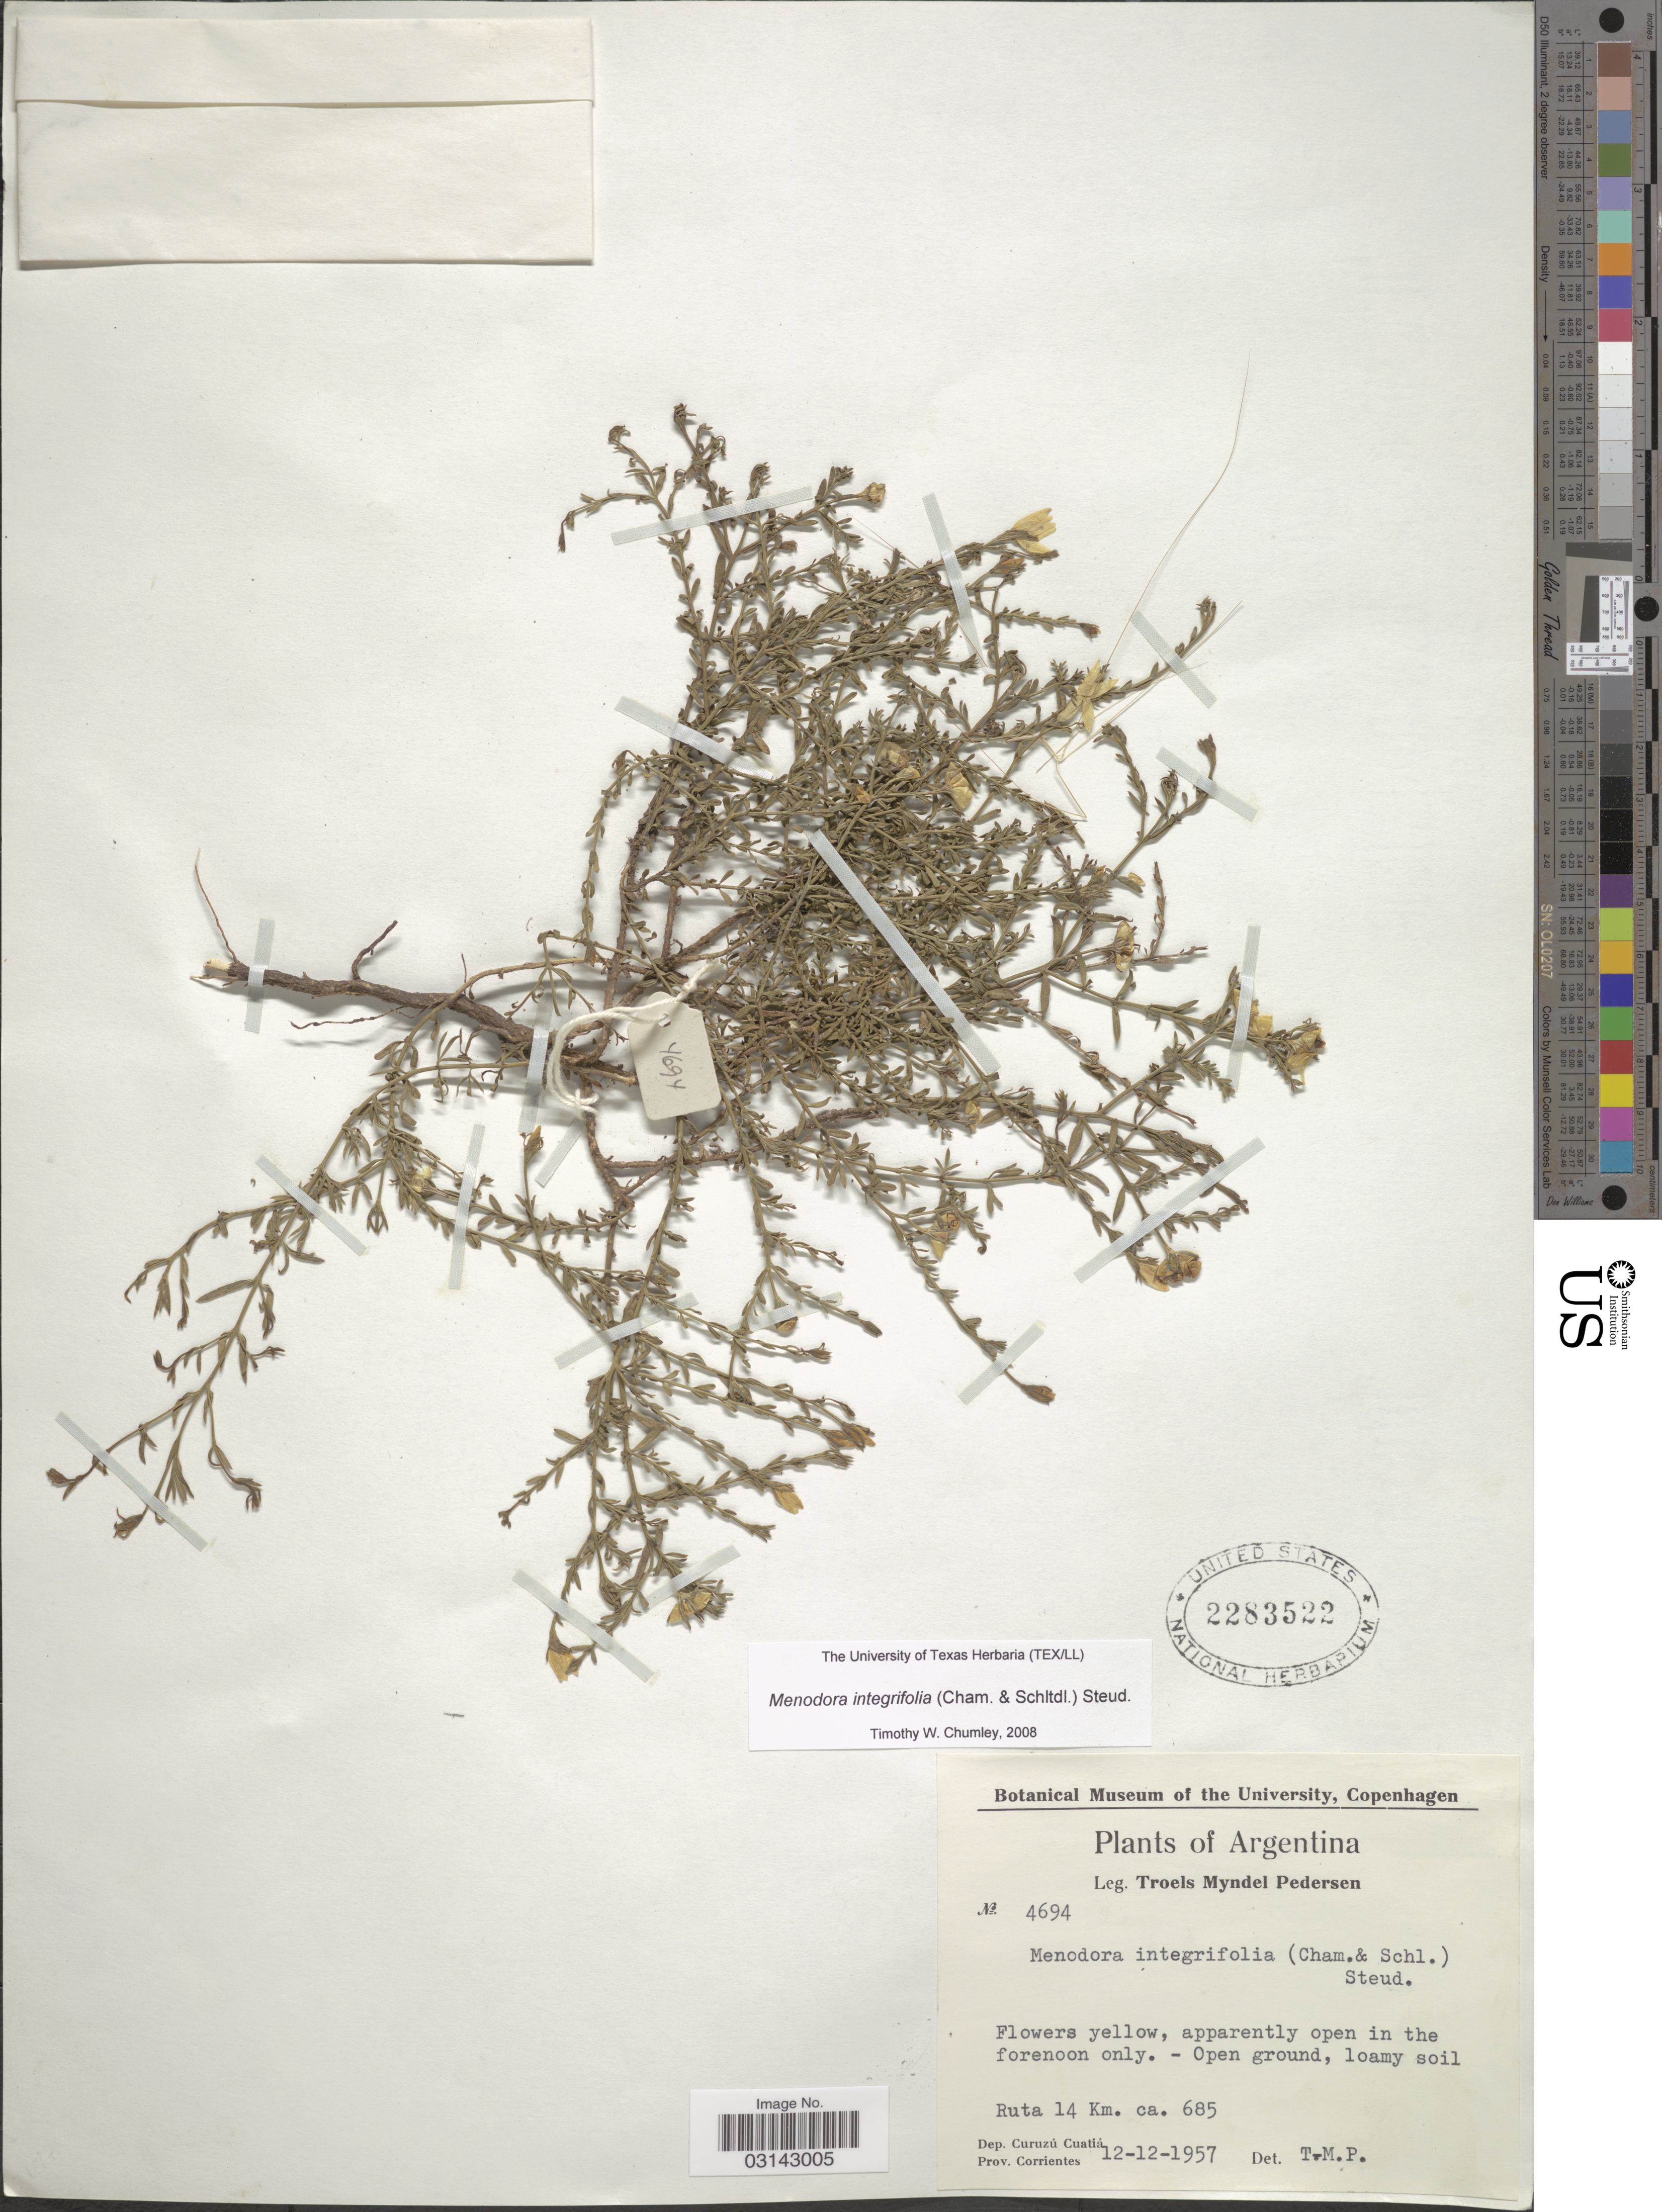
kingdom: Plantae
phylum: Tracheophyta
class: Magnoliopsida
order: Lamiales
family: Oleaceae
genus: Menodora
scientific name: Menodora integrifolia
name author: (Cham. & Schltdl.) Steud.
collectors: T. Pederson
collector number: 4694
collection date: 1957-12-12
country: Argentina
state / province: Corrientes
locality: Ruta 14 Km. ca. 685. Dep. Curuzú Cuatiá. Prov. Corrientes.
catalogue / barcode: US 2283522